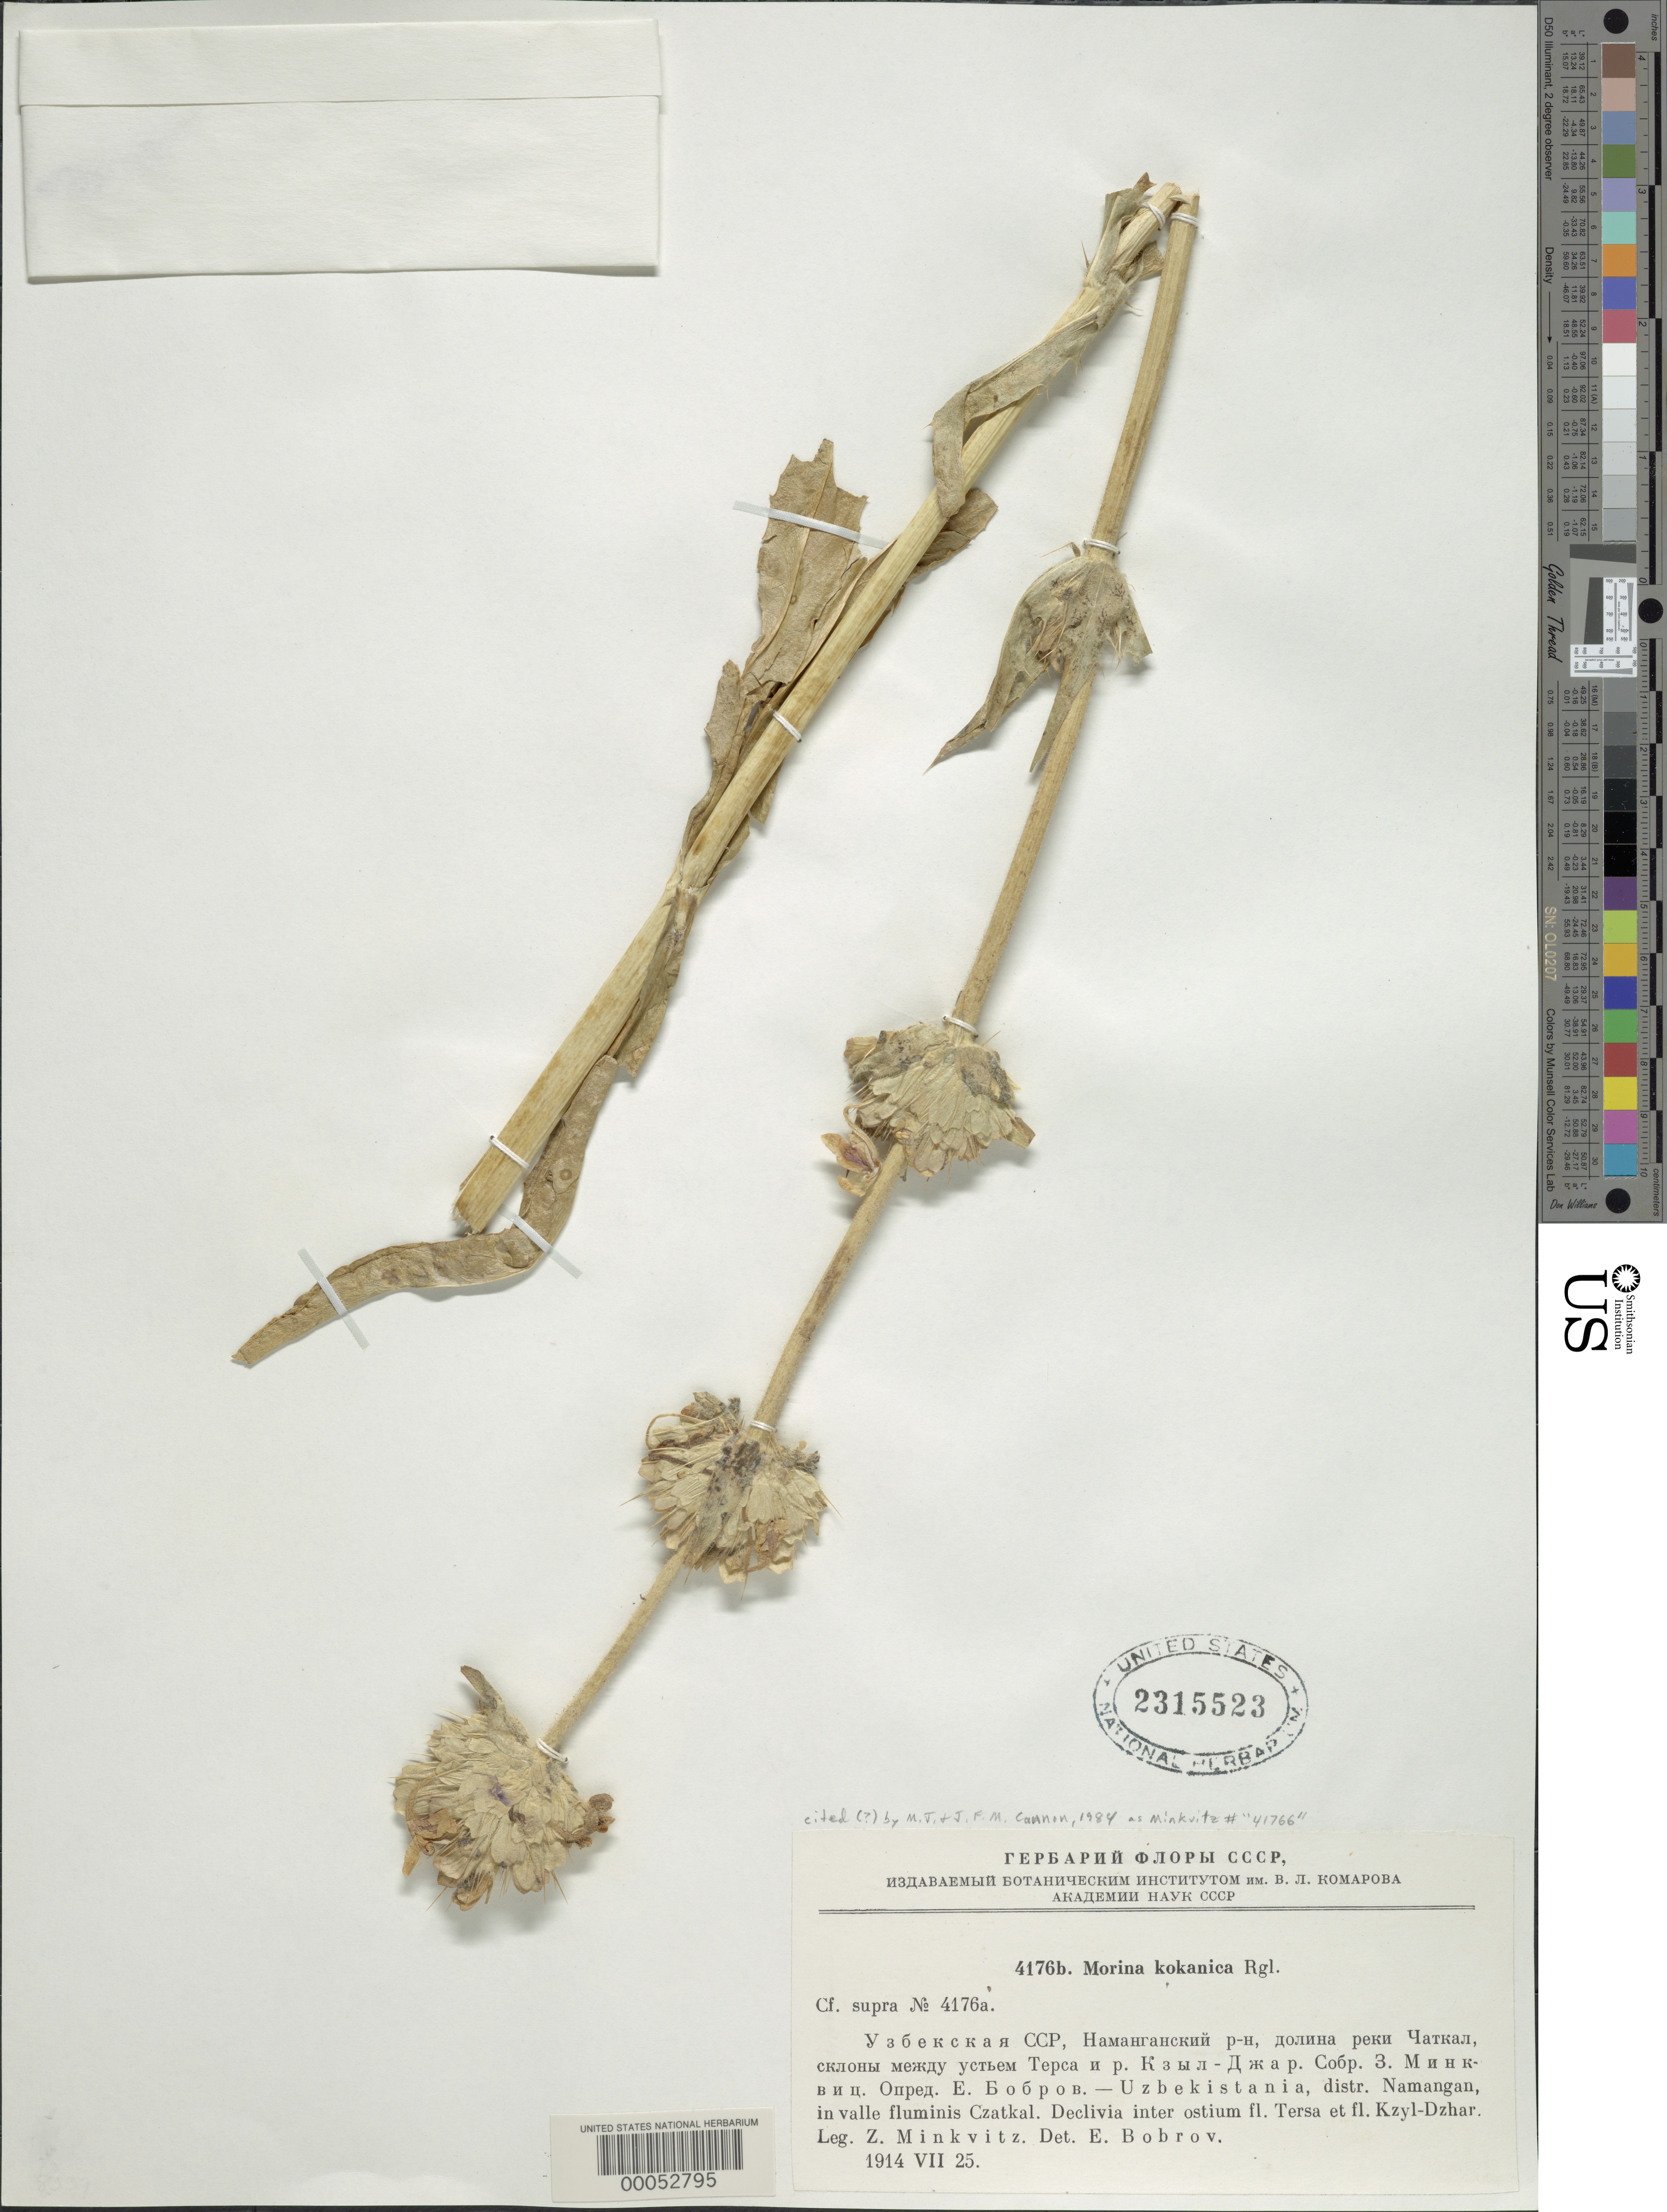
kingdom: Plantae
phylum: Tracheophyta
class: Magnoliopsida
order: Dipsacales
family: Caprifoliaceae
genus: Morina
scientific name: Morina kokanica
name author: Regel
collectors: Z. Minkvitz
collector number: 4176b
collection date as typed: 25 Jul 1954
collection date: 1954-07-25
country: Uzbekistan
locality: Uzbekistan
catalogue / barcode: US 2315523